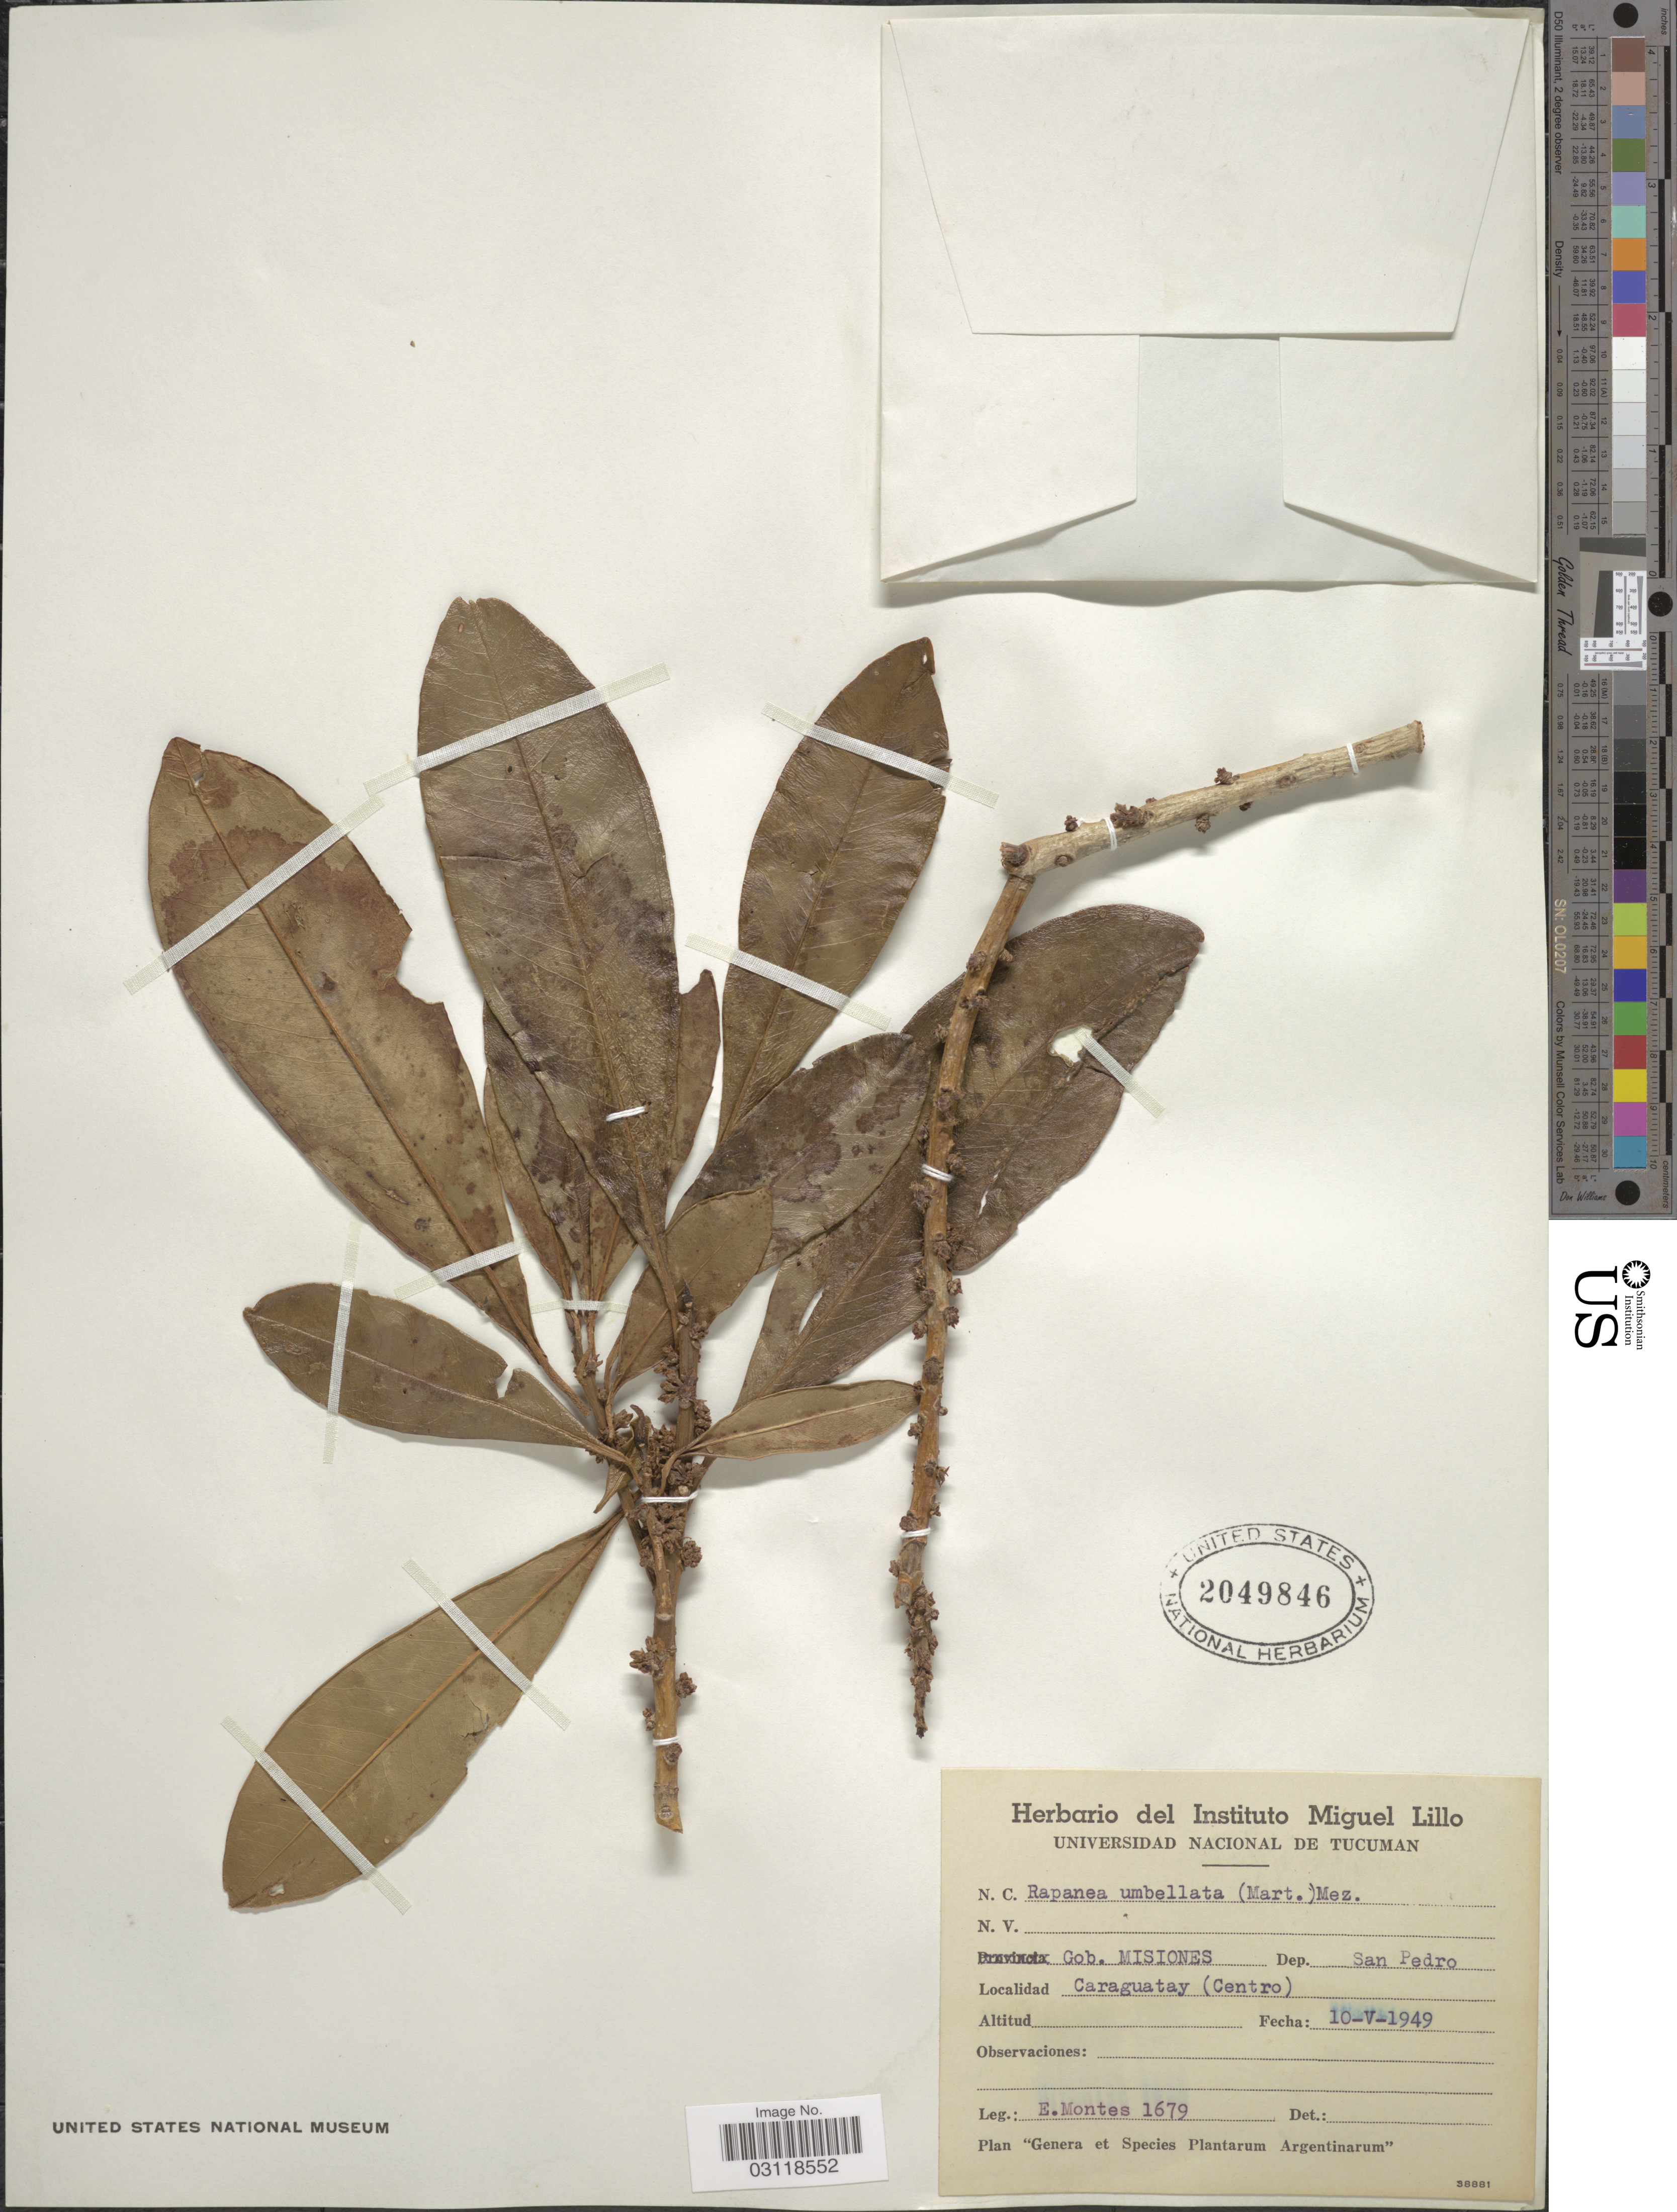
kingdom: Plantae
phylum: Tracheophyta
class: Magnoliopsida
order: Ericales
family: Primulaceae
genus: Rapanea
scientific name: Rapanea umbellata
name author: (Mart.) Mez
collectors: E. Montes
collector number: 1679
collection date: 1949-05-10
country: Argentina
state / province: Misiones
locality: Gob. Misiones. Dep. San Pedro. Caraguatay (Centro).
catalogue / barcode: US 2049846